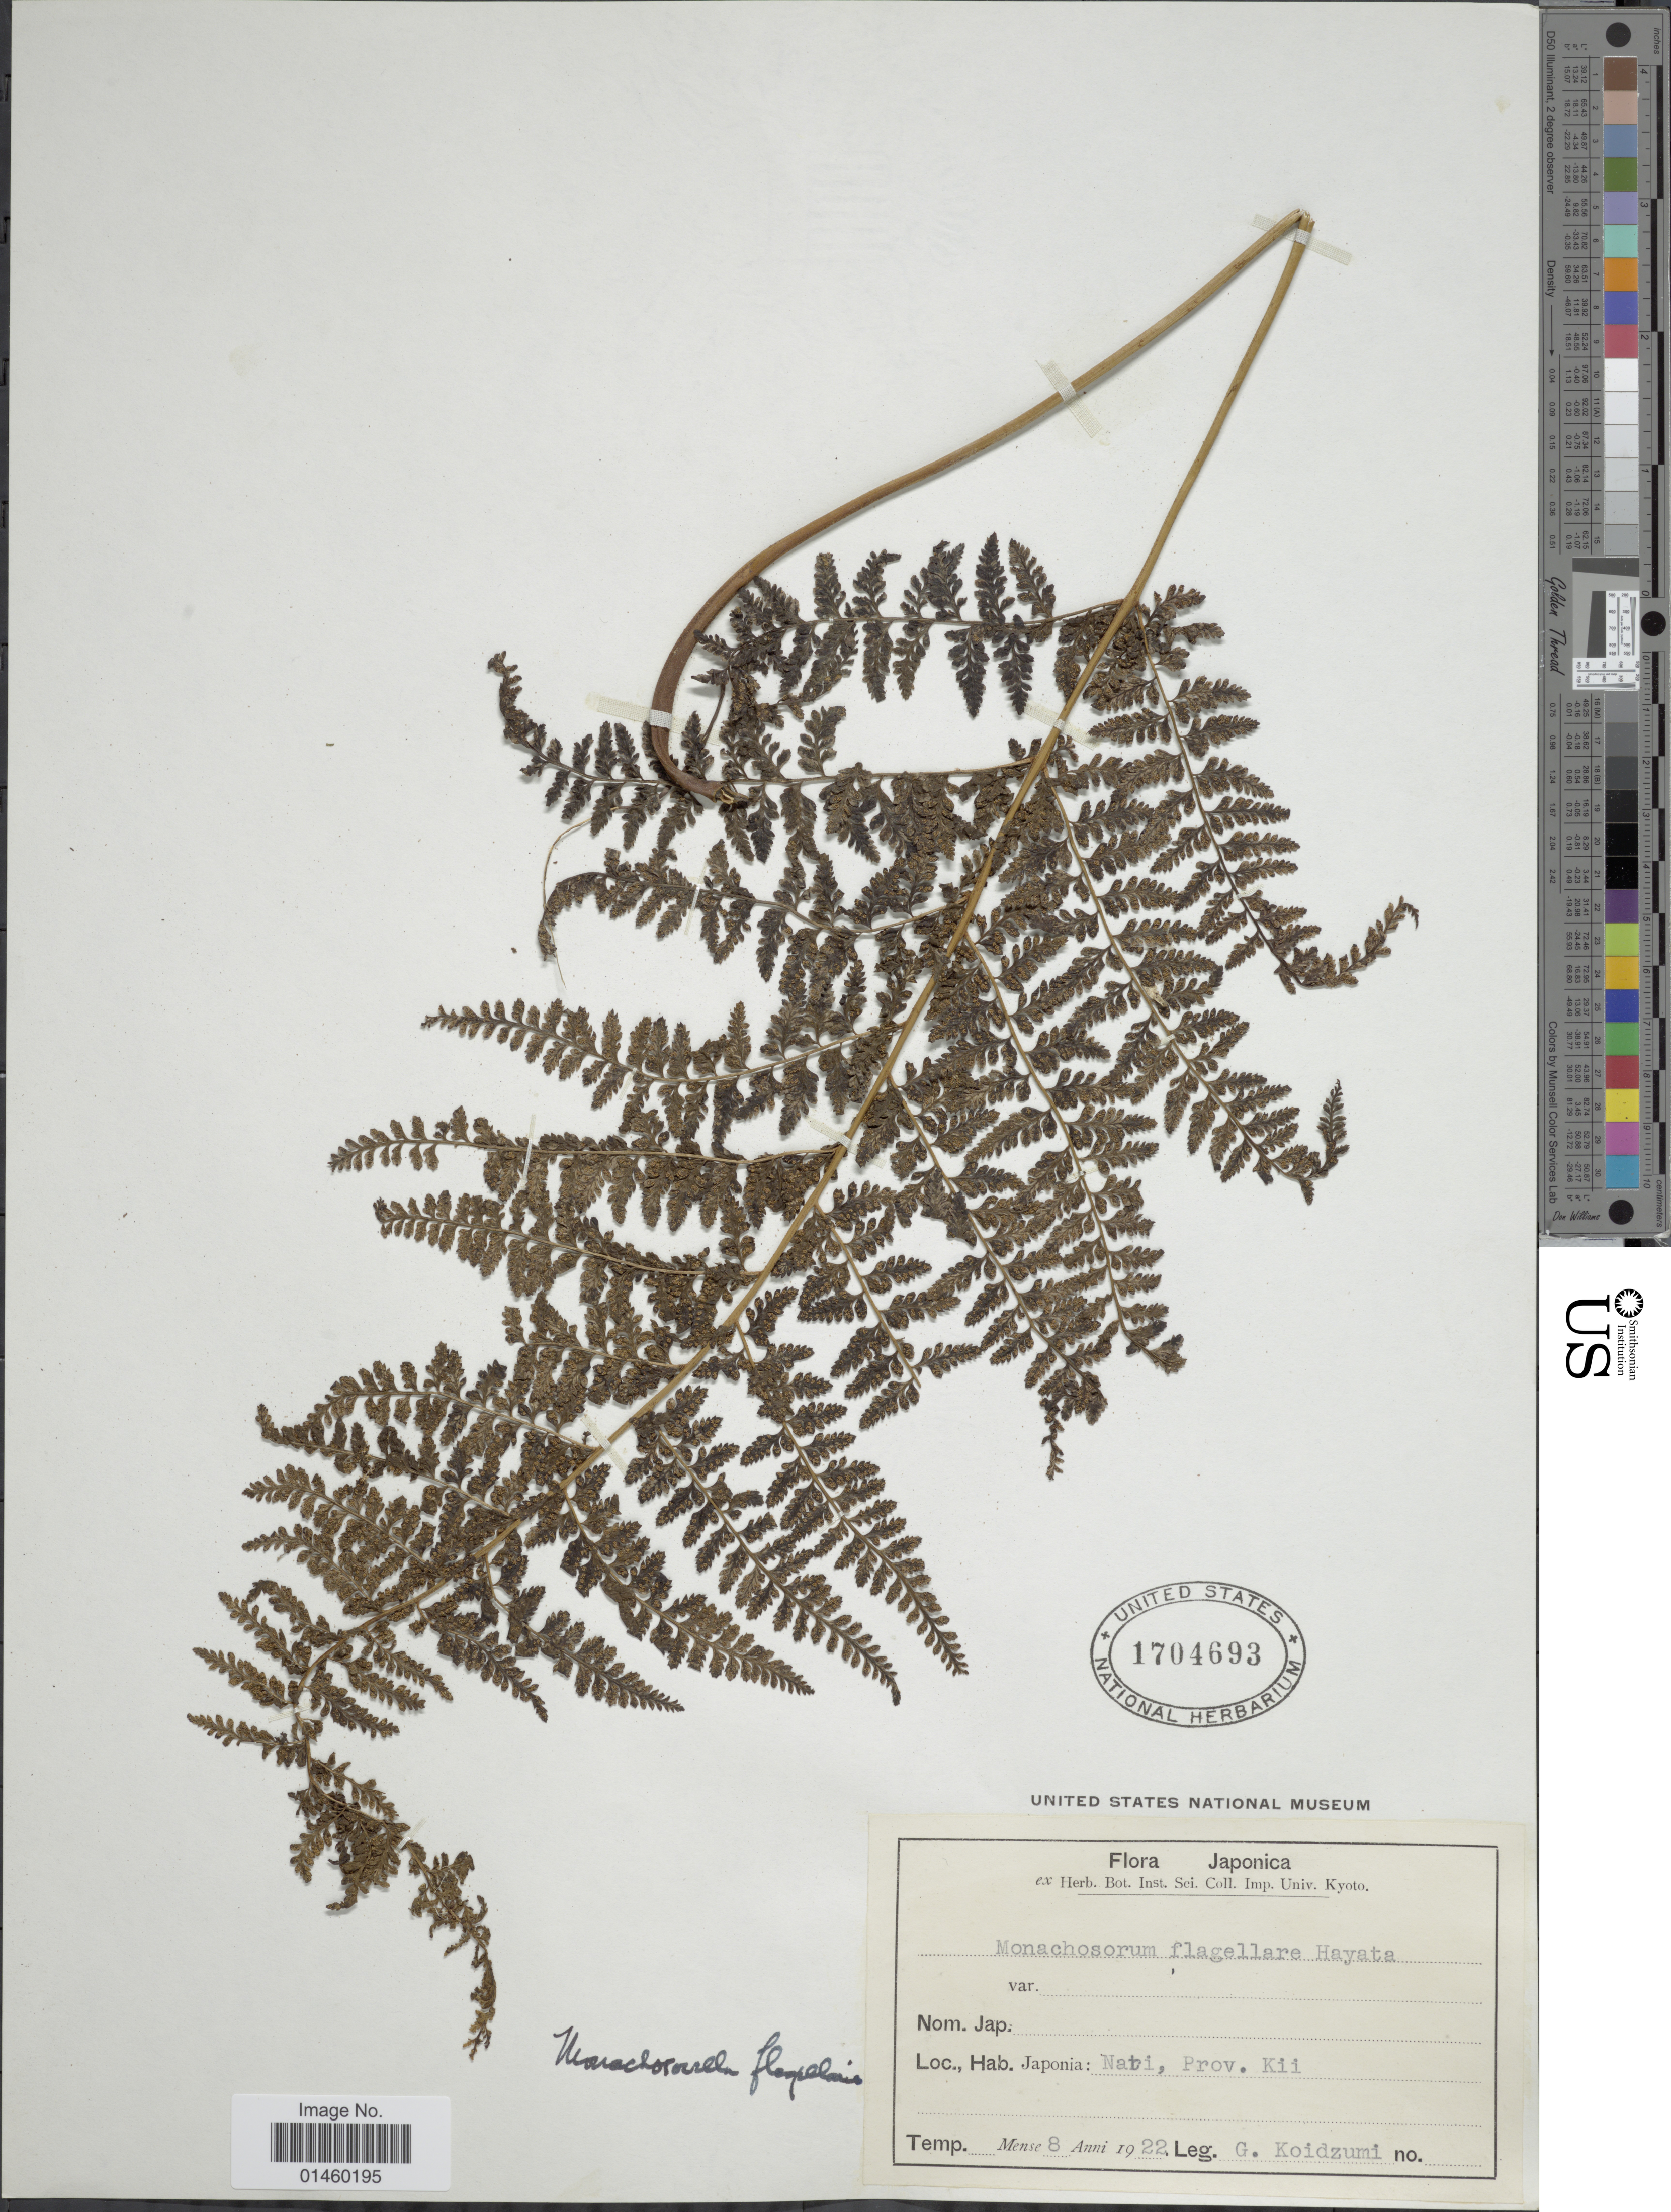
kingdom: Plantae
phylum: Tracheophyta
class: Polypodiopsida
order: Polypodiales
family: Dennstaedtiaceae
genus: Monachosorum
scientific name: Monachosorum flagellare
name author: (Makino) Hayata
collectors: G. Koidzumi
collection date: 1922-08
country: Japan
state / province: Wakayama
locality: Japonia: Nati, Prov. Kii.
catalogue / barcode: US 1704693